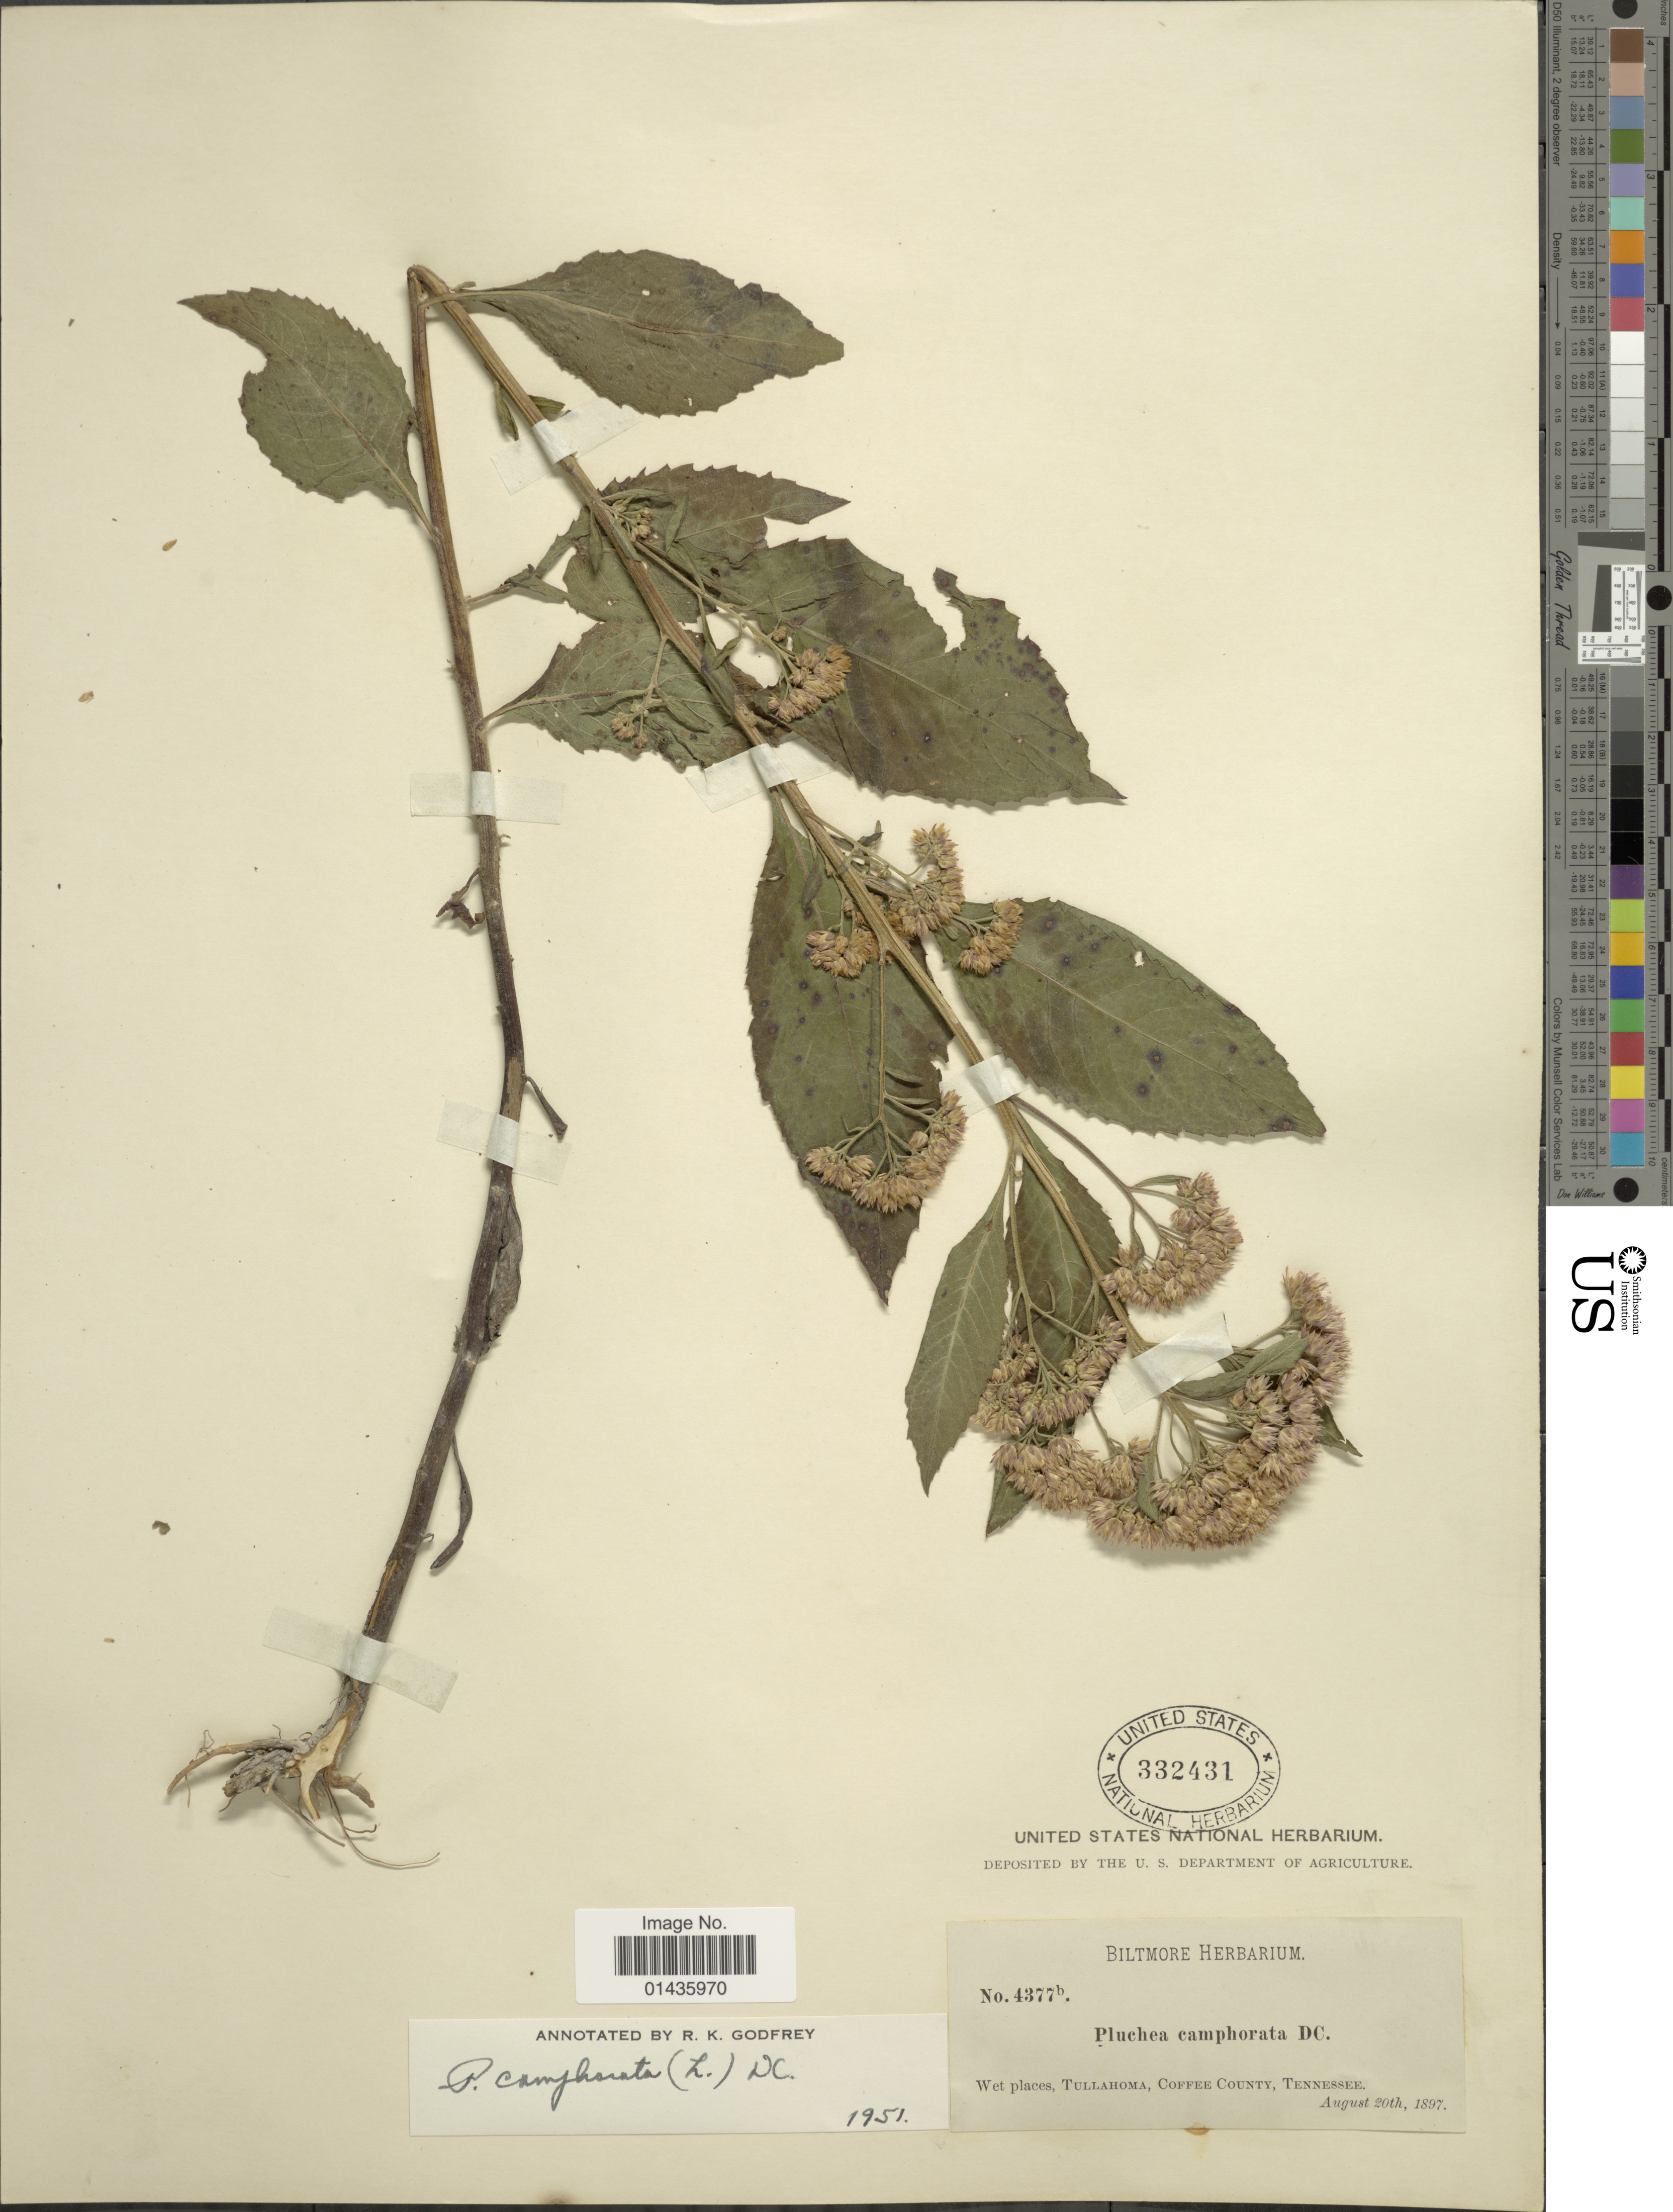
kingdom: Plantae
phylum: Tracheophyta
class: Magnoliopsida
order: Asterales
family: Asteraceae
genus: Pluchea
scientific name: Pluchea camphorata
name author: (L.) DC.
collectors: ex herb. Biltmore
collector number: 4377b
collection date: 1897-08-20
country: United States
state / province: Tennessee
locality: Tullahoma, Coffee County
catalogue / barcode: US 332431